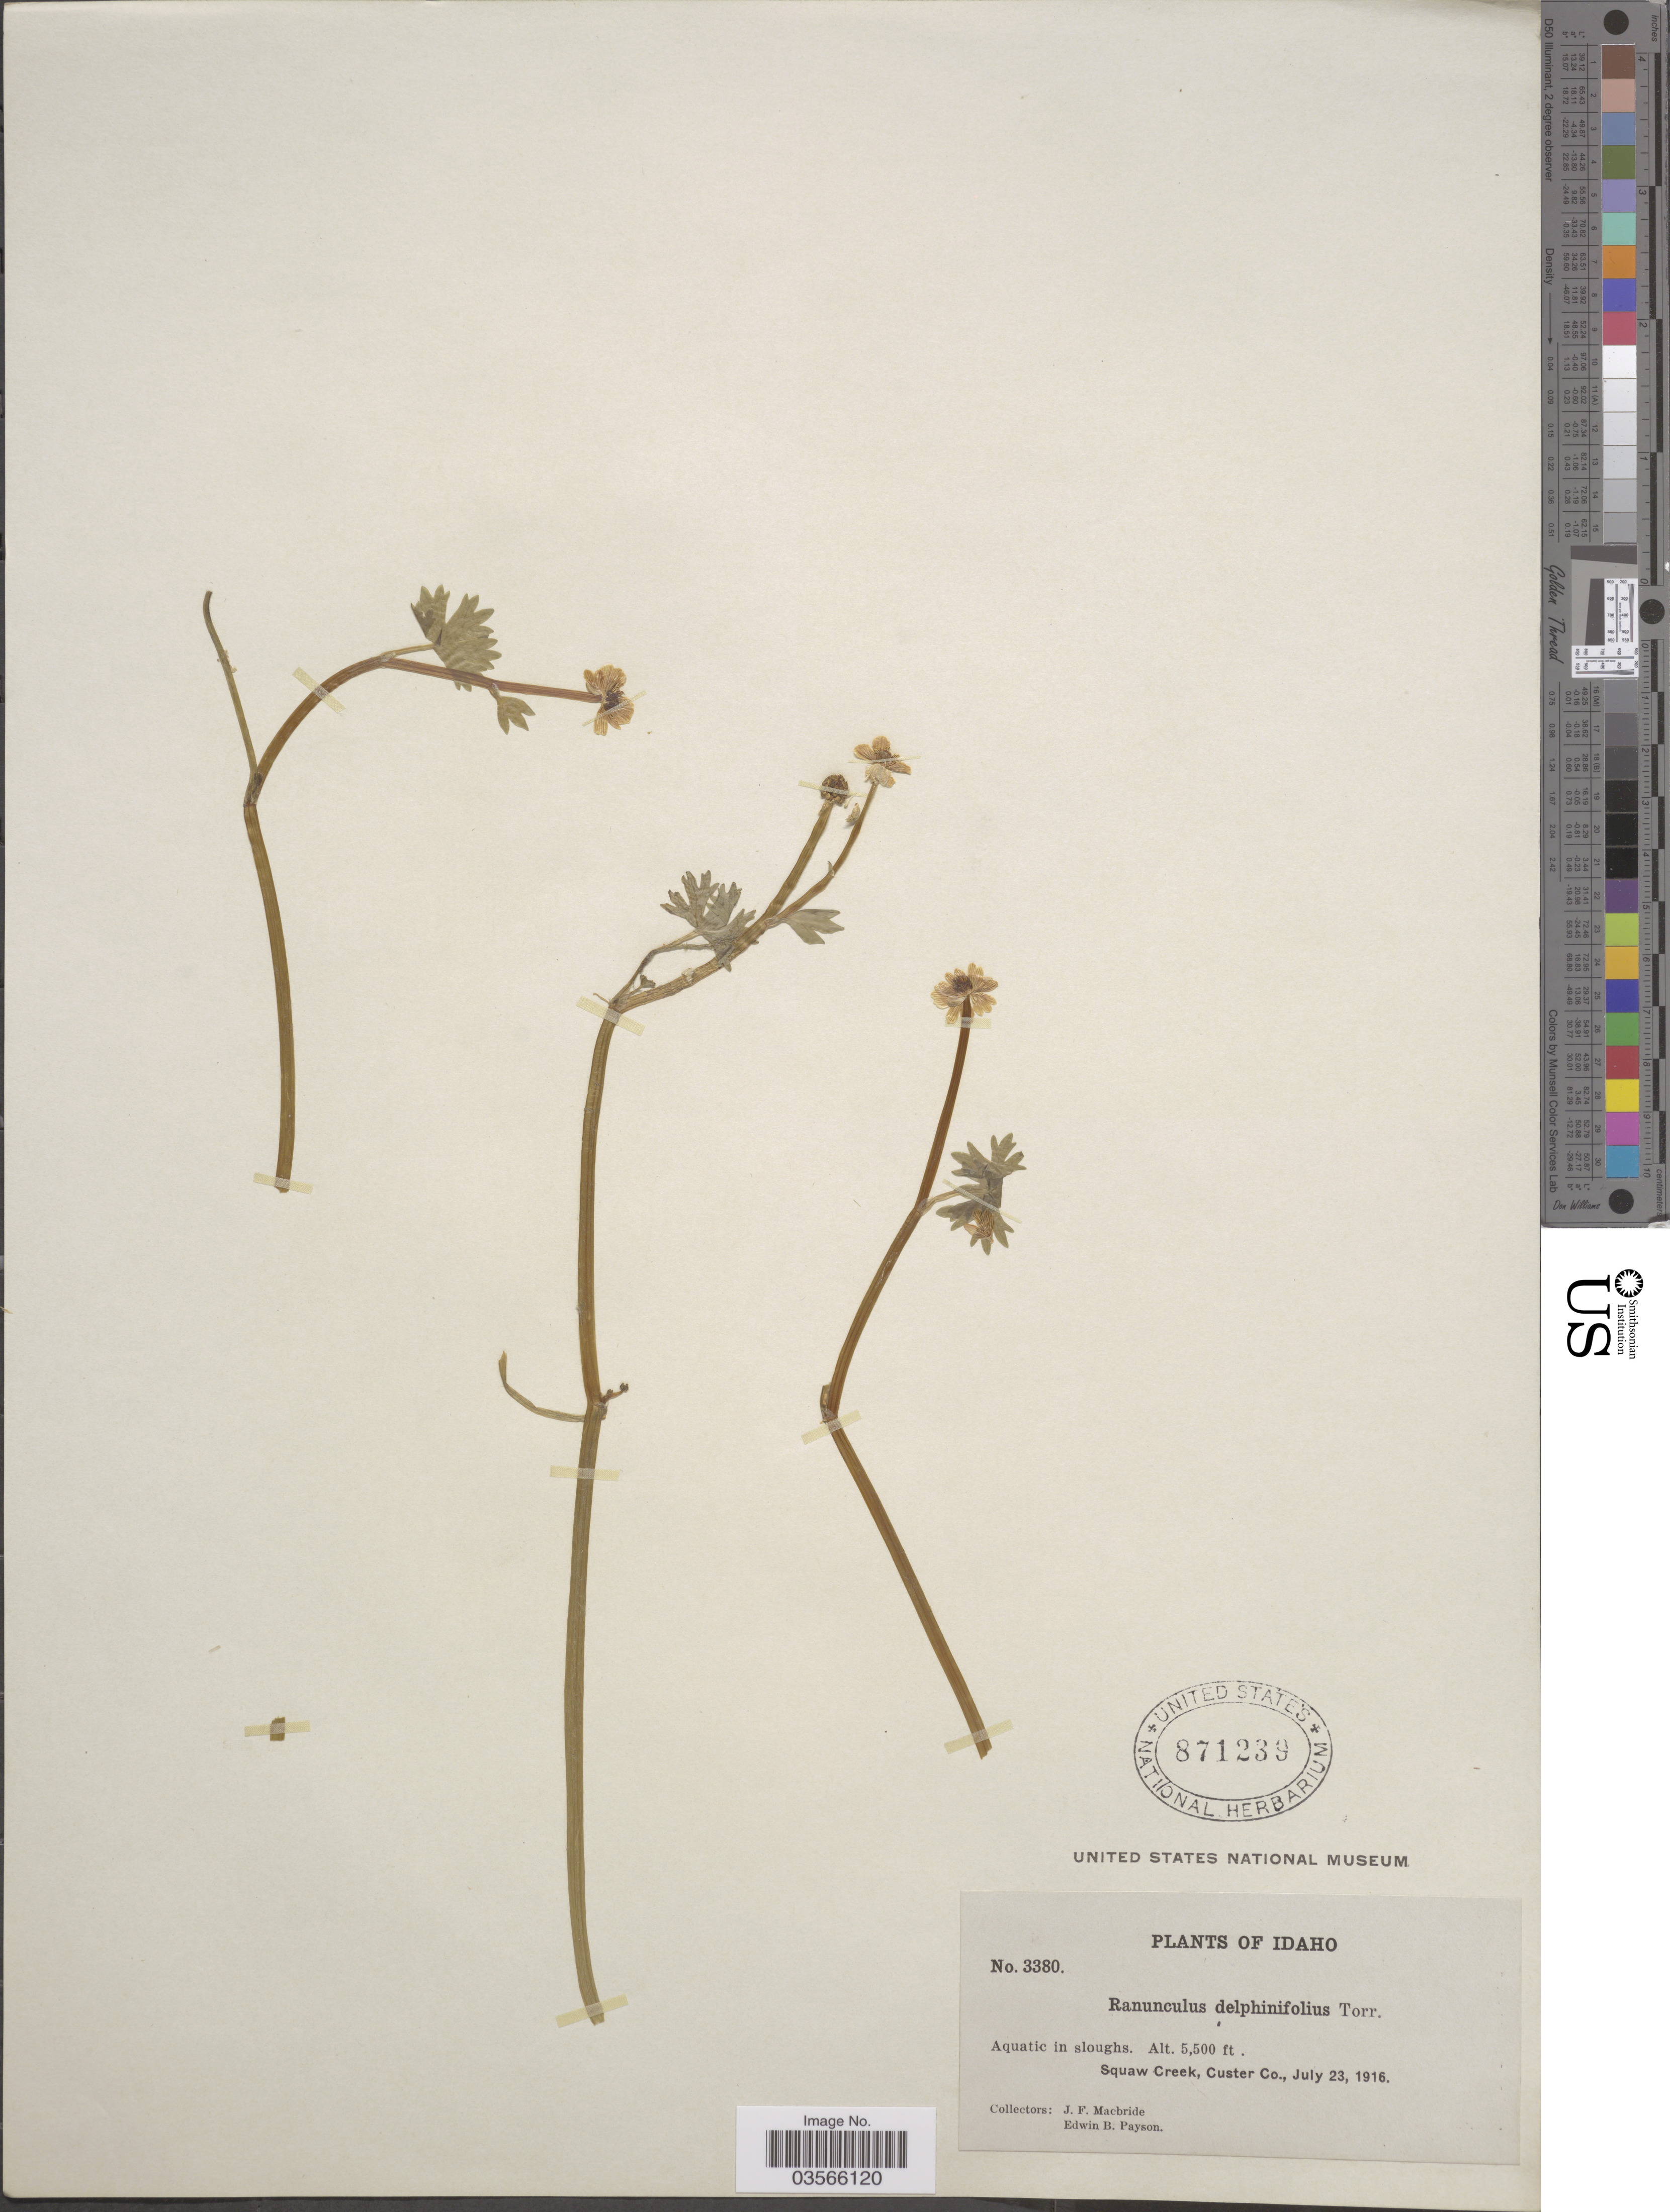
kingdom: Plantae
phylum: Tracheophyta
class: Magnoliopsida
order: Ranunculales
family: Ranunculaceae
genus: Ranunculus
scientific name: Ranunculus flabellaris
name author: Raf.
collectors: J. F. Macbride & E. B. Payson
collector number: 3380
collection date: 1916-07-23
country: United States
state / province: Idaho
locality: Squaw Creek, Custer Co.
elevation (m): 1676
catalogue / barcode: US 871239